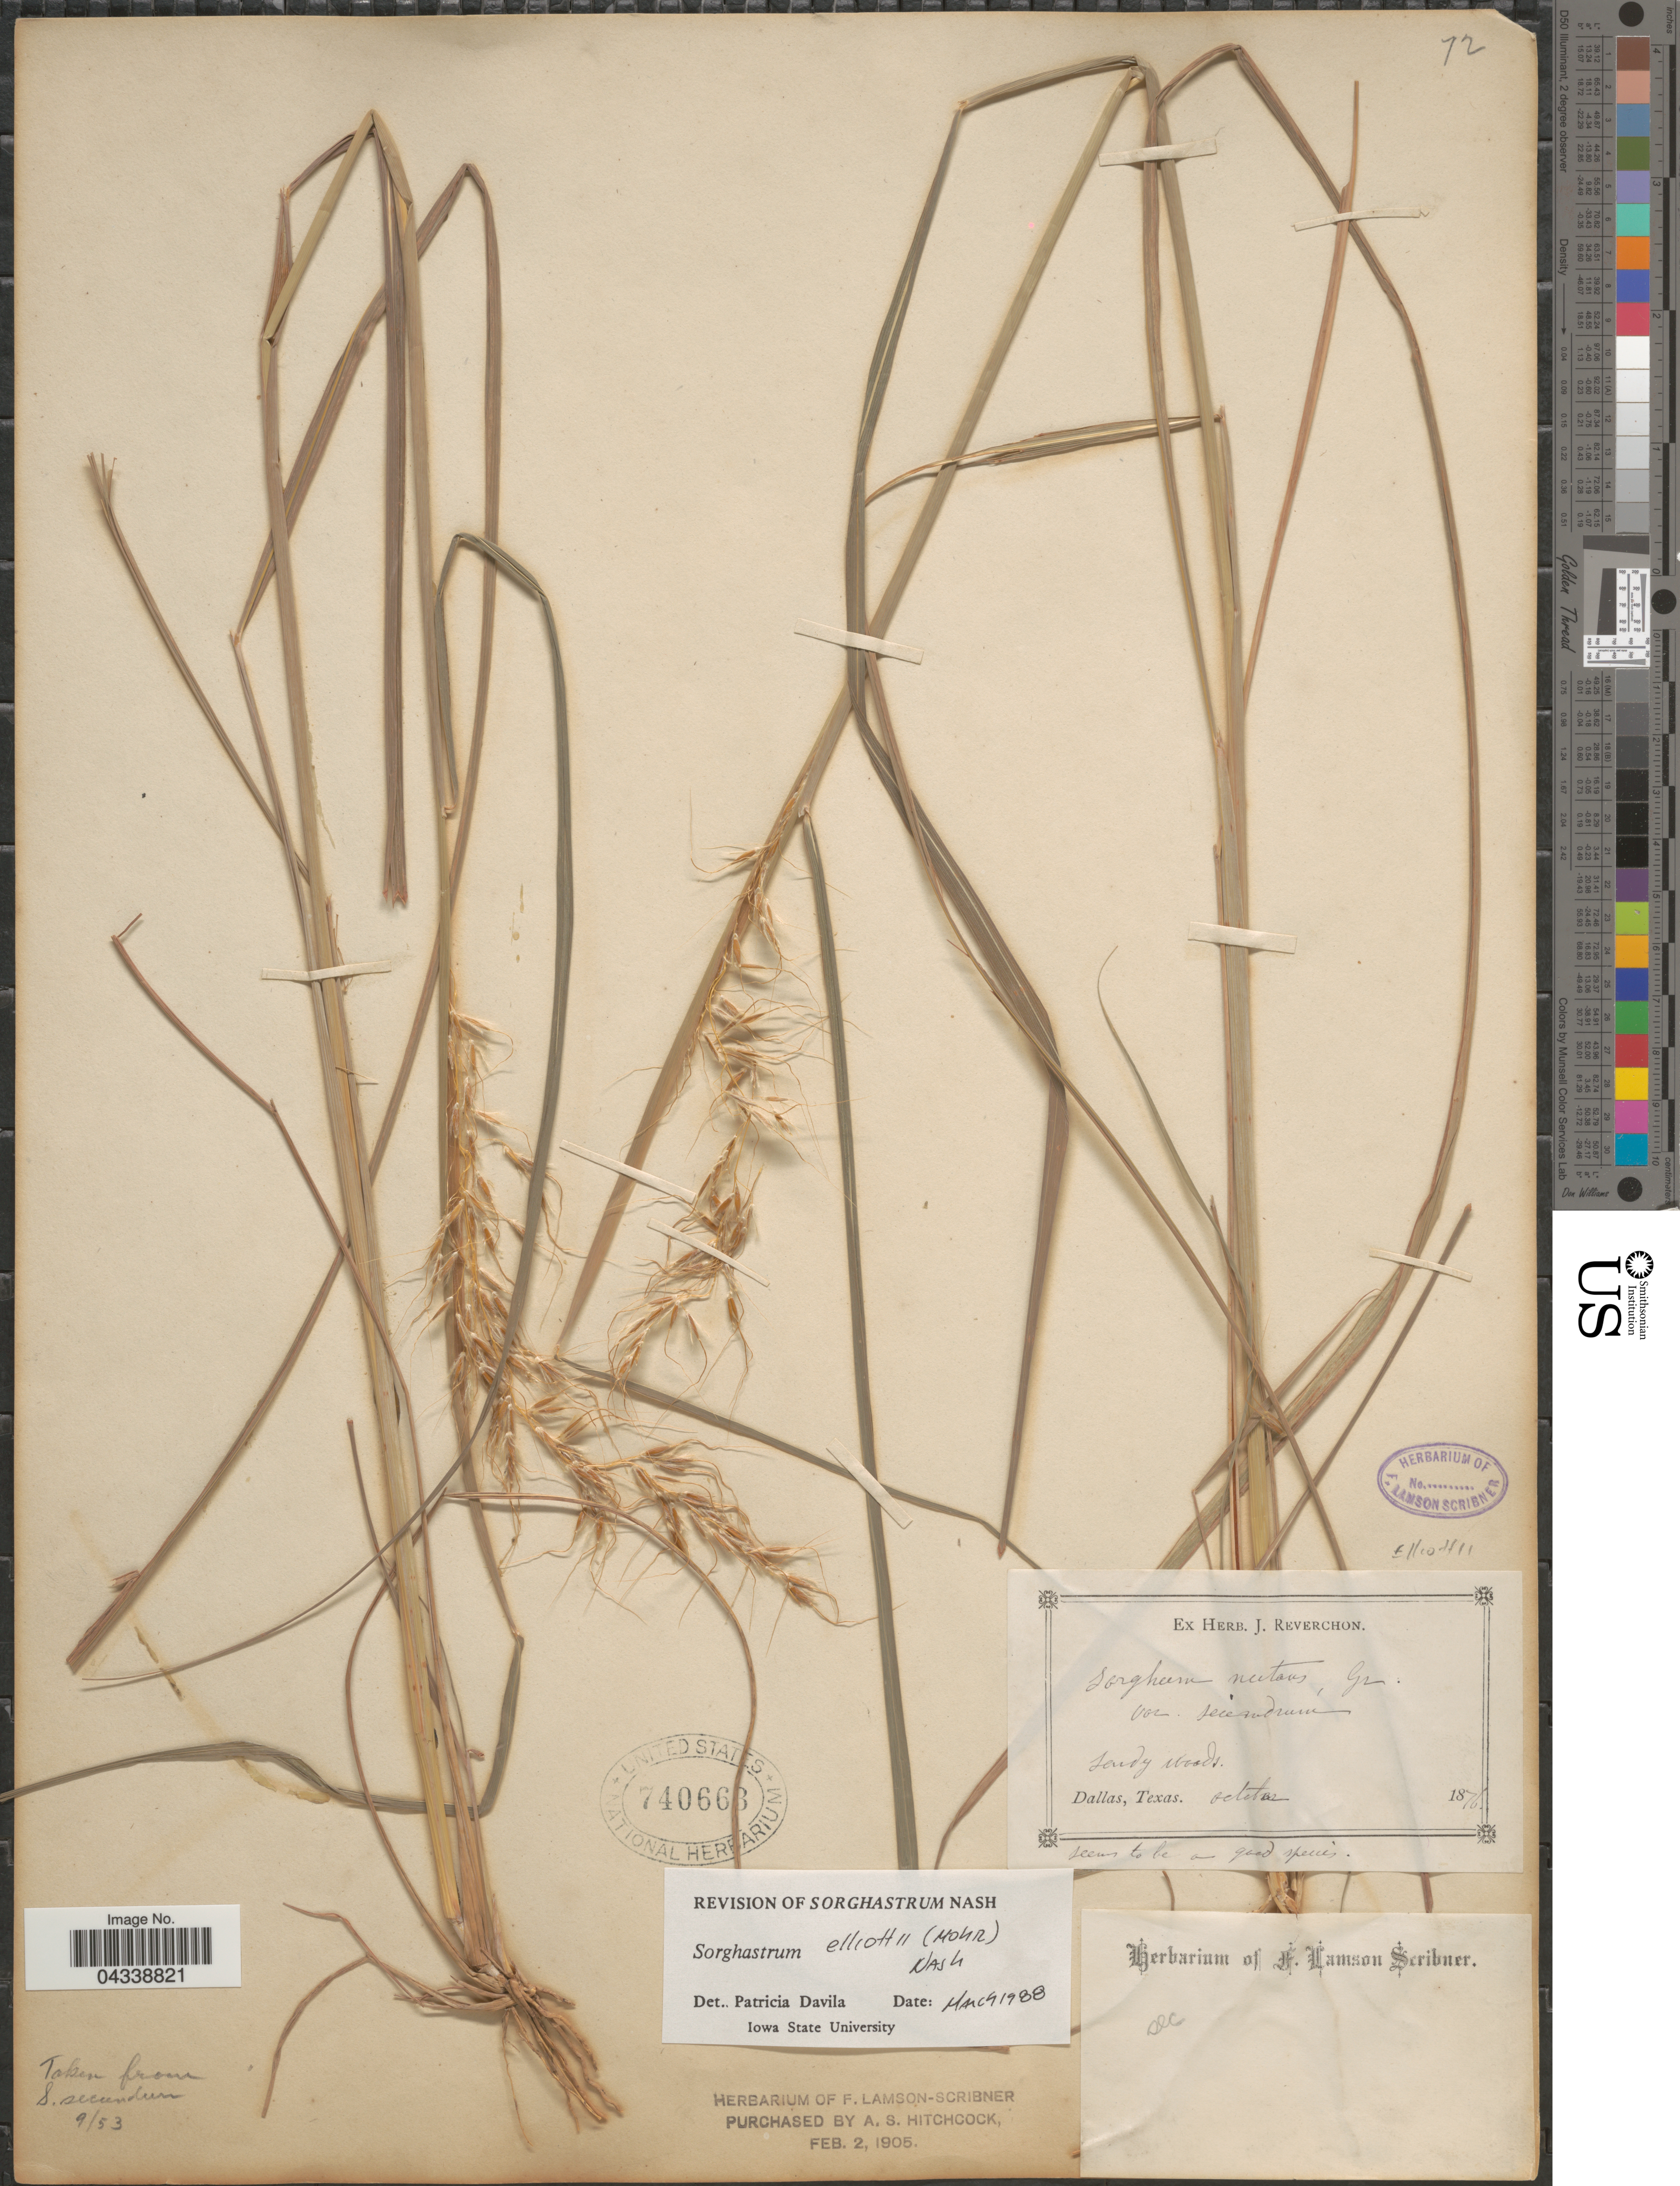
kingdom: Plantae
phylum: Tracheophyta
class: Liliopsida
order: Poales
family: Poaceae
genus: Sorghastrum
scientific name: Sorghastrum elliottii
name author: (C. Mohr) Nash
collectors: ex herb. J. Reverchon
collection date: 1876-10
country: United States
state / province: Texas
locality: Dallas.